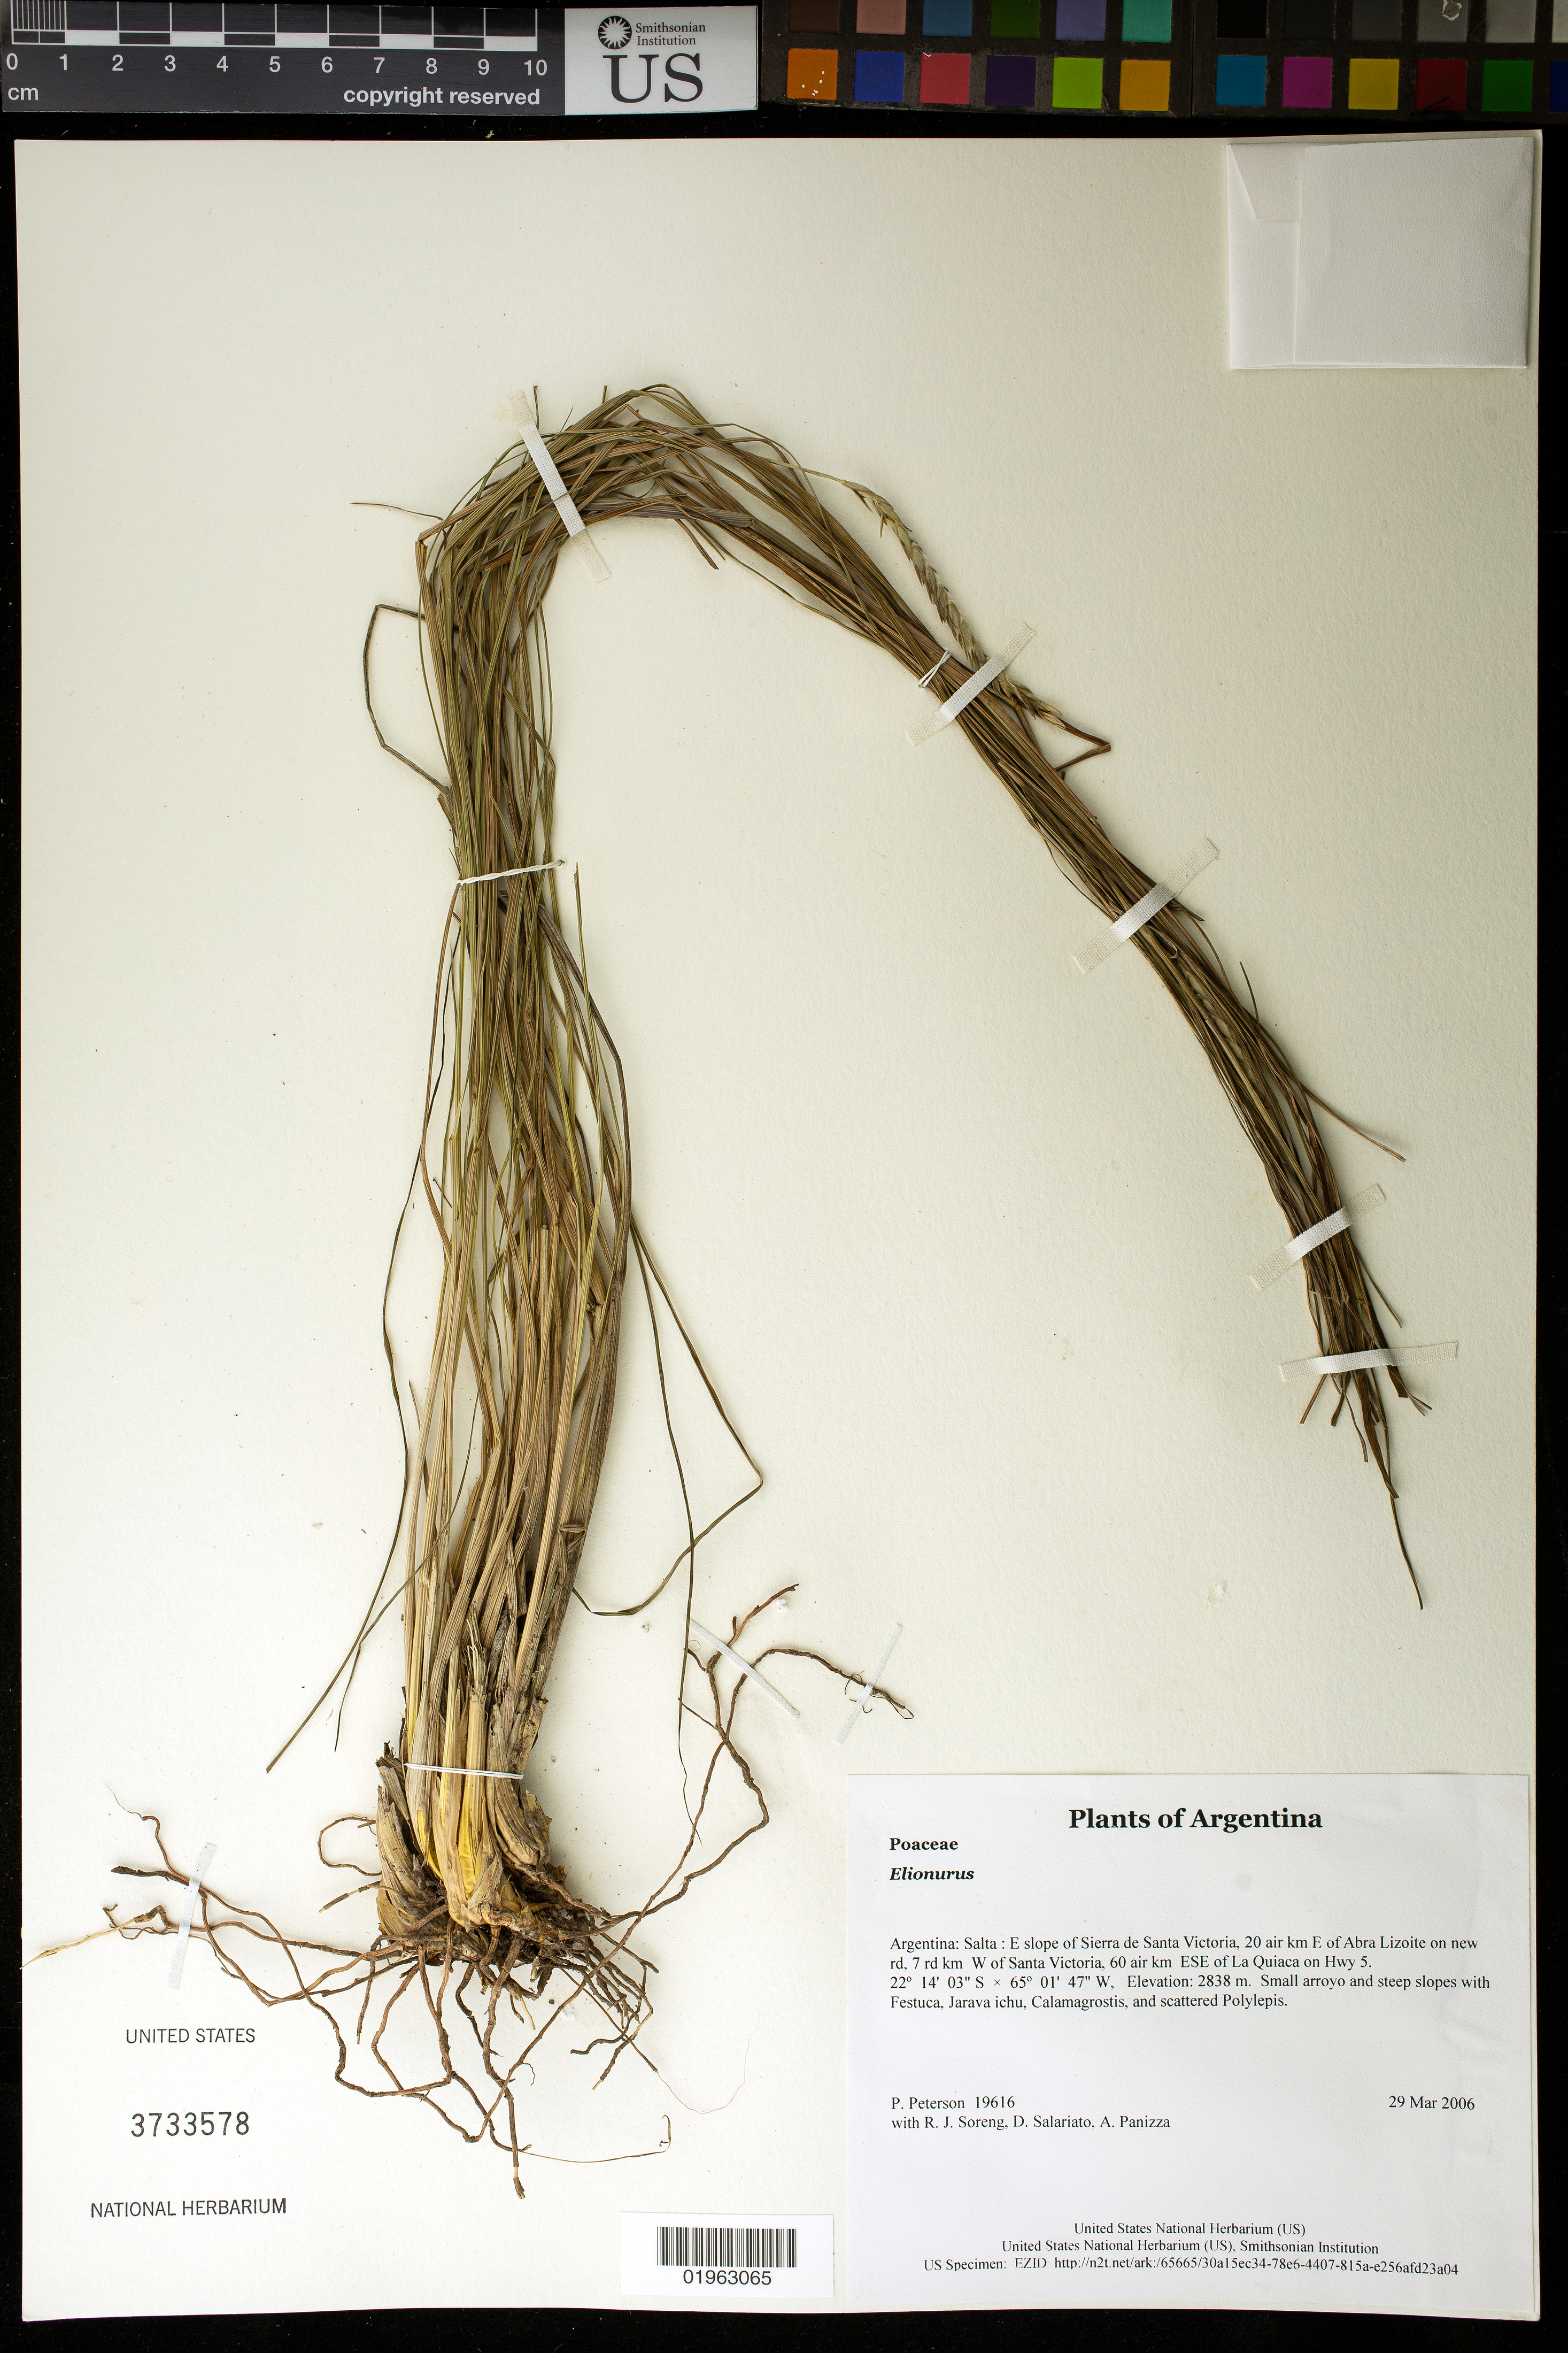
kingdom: Plantae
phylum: Tracheophyta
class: Liliopsida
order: Poales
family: Poaceae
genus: Elionurus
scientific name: Elionurus sp.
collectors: P. M. Peterson, R. J. Soreng, D. Salariato & A. Panizza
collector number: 19616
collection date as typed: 29 Mar 2006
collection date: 2006-03-29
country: Argentina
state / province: Salta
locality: E slope of Sierra de Santa Victoria, 20 air km E of Abra Lizoite on new rd, 7 rd km W of Santa Victoria, 60 air km ESE of La Quiaca on Hwy 5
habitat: Small arroyo and steep slopes with Festuca, Jarava ichu, Calamagrostis, and scattered Polylepis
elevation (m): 2838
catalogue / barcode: US 3733578